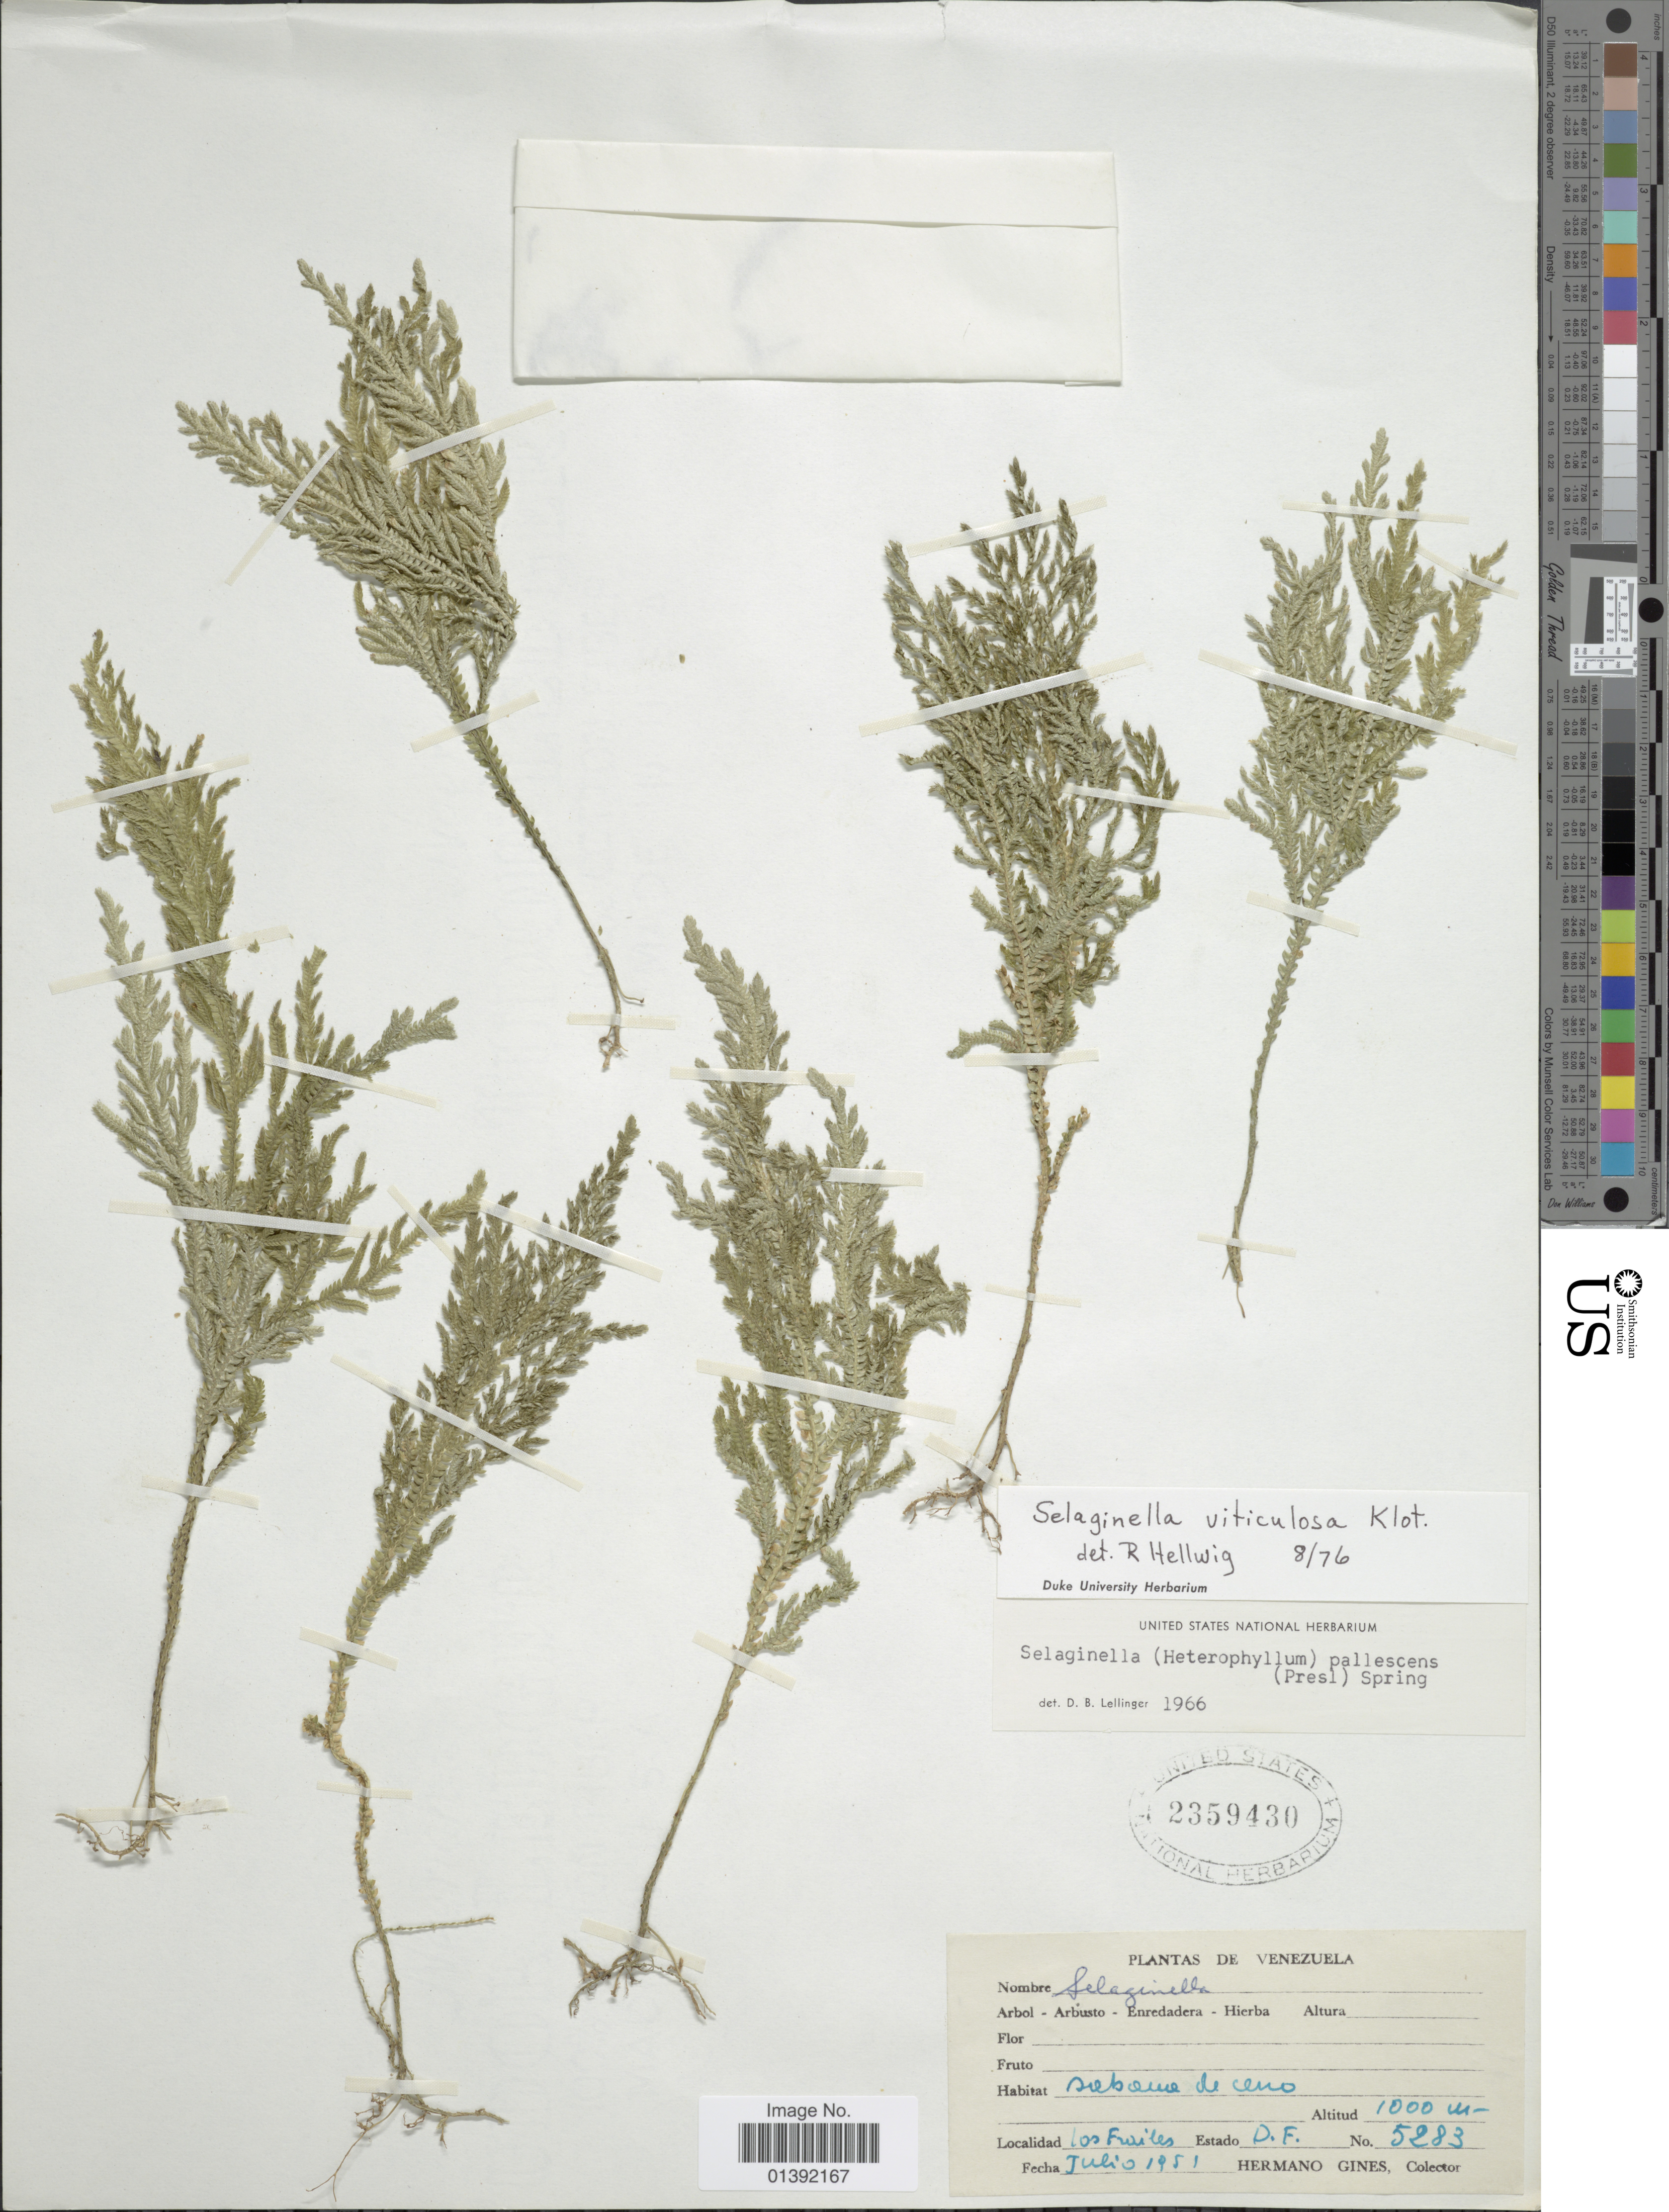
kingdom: Plantae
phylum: Tracheophyta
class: Lycopodiopsida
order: Selaginellales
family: Selaginellaceae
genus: Selaginella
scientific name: Selaginella viticulosa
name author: Klotzsch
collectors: Bro. Gines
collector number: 5283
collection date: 1951-07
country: Venezuela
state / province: Distrito Federal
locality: Los Frailes, Estado D. F. [State of Distrito Federal]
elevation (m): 1000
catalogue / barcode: US 2359430